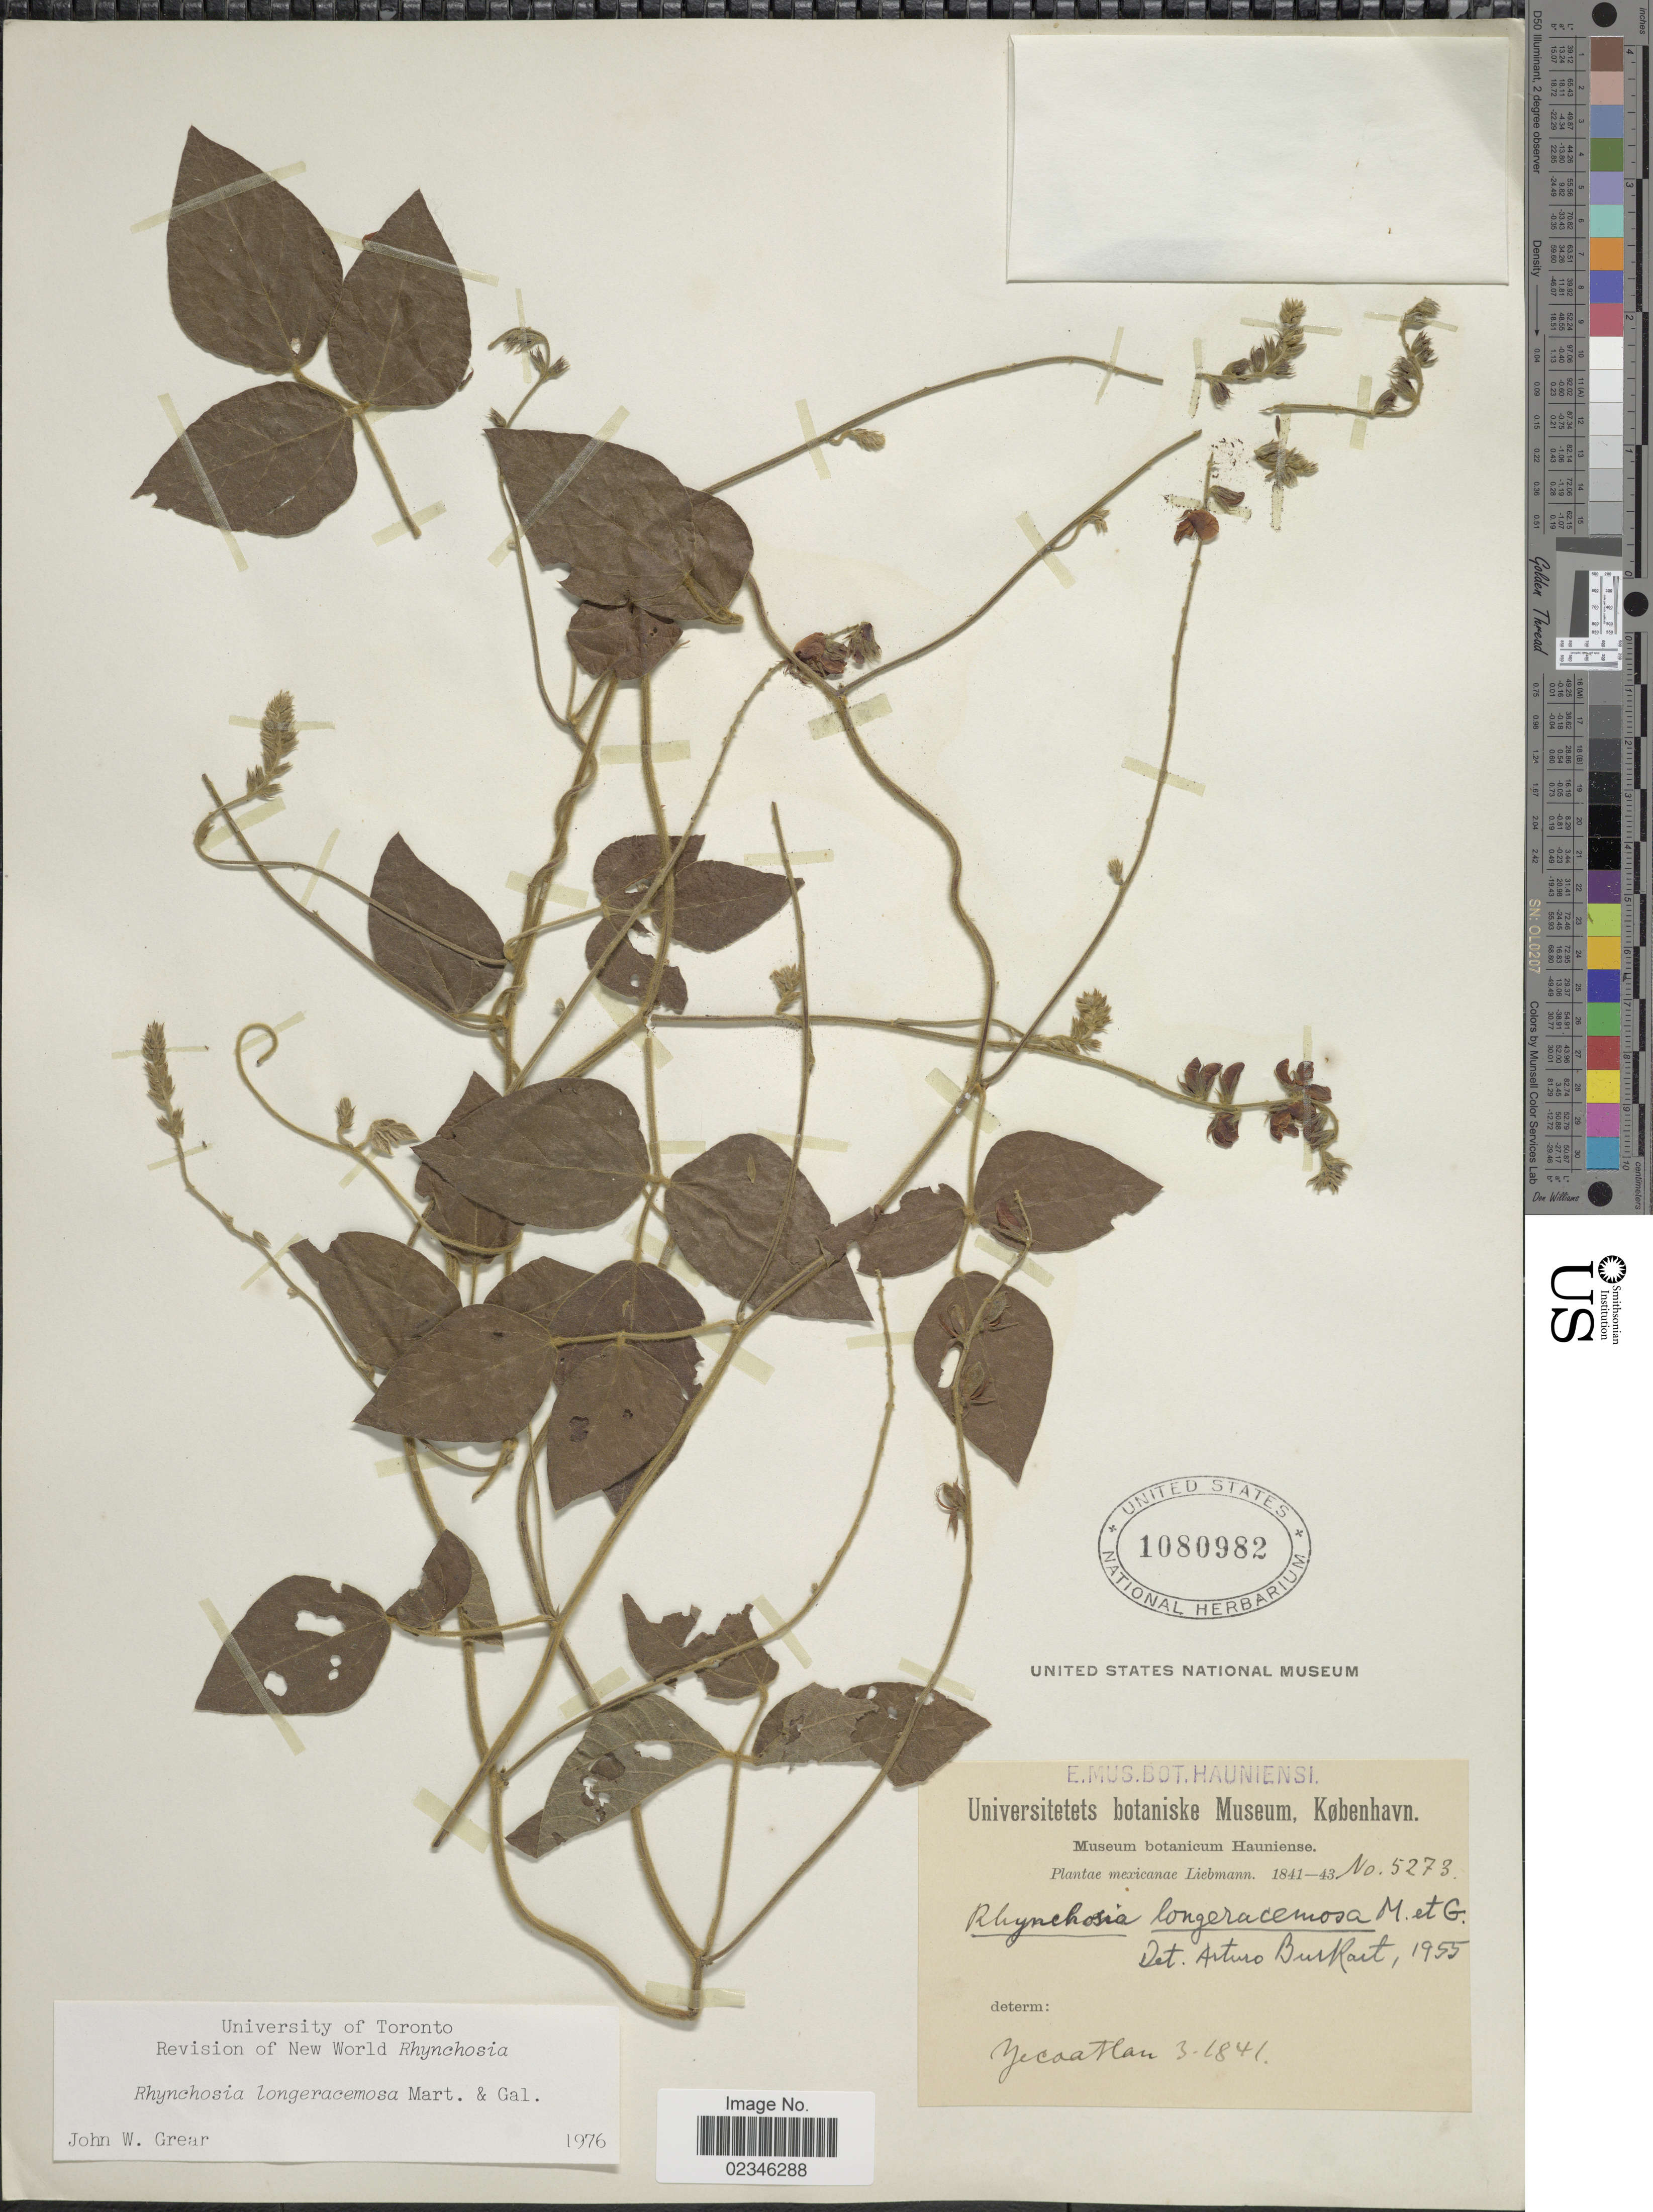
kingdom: Plantae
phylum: Tracheophyta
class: Magnoliopsida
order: Fabales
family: Fabaceae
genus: Rhynchosia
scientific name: Rhynchosia longeracemosa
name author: M. Martens & Galeotti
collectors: Liebmann, --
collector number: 5273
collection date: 1841-03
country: Mexico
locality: Yecoatlan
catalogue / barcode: US 1080982